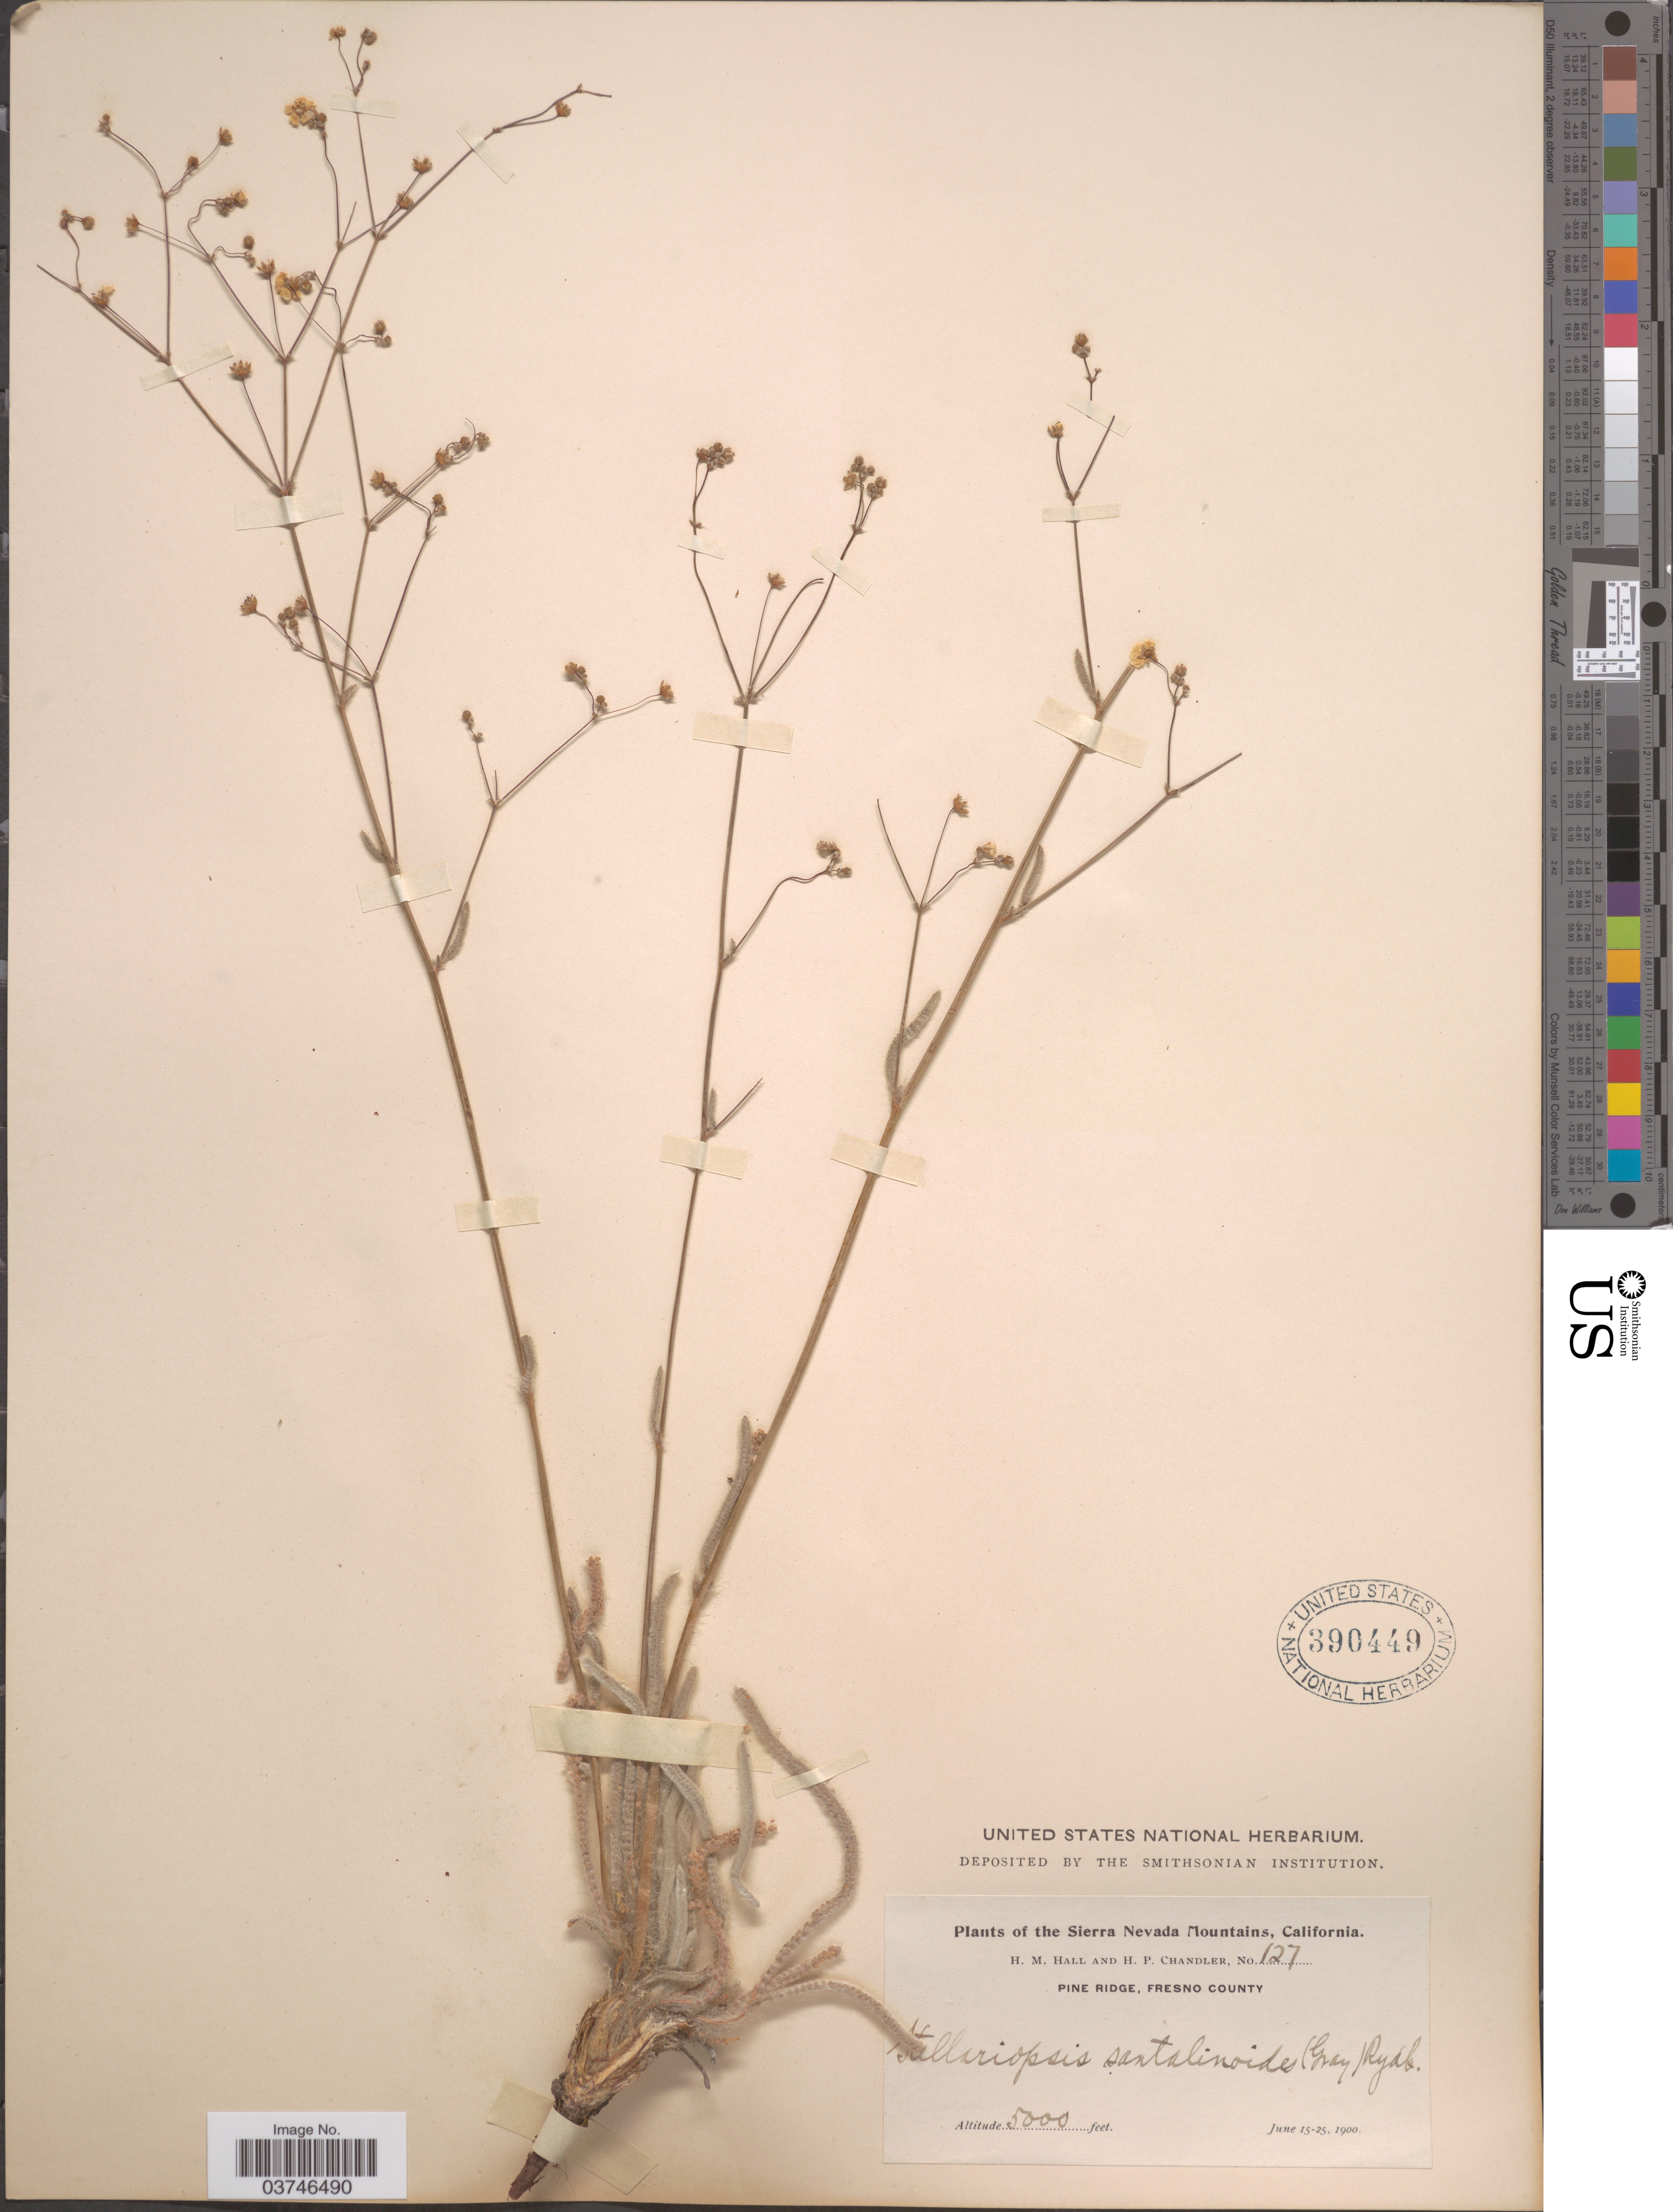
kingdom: Plantae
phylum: Tracheophyta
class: Magnoliopsida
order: Rosales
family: Rosaceae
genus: Potentilla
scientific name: Potentilla santalinoides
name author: (A. Gray) Greene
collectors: H. M. Hall & H. Chandler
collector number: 127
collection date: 1900-06-15/1900-06-25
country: United States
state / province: California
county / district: Fresno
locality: Sierra Nevada Mountains. Pine Ridge, Fresno County.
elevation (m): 1524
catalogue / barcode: US 390449